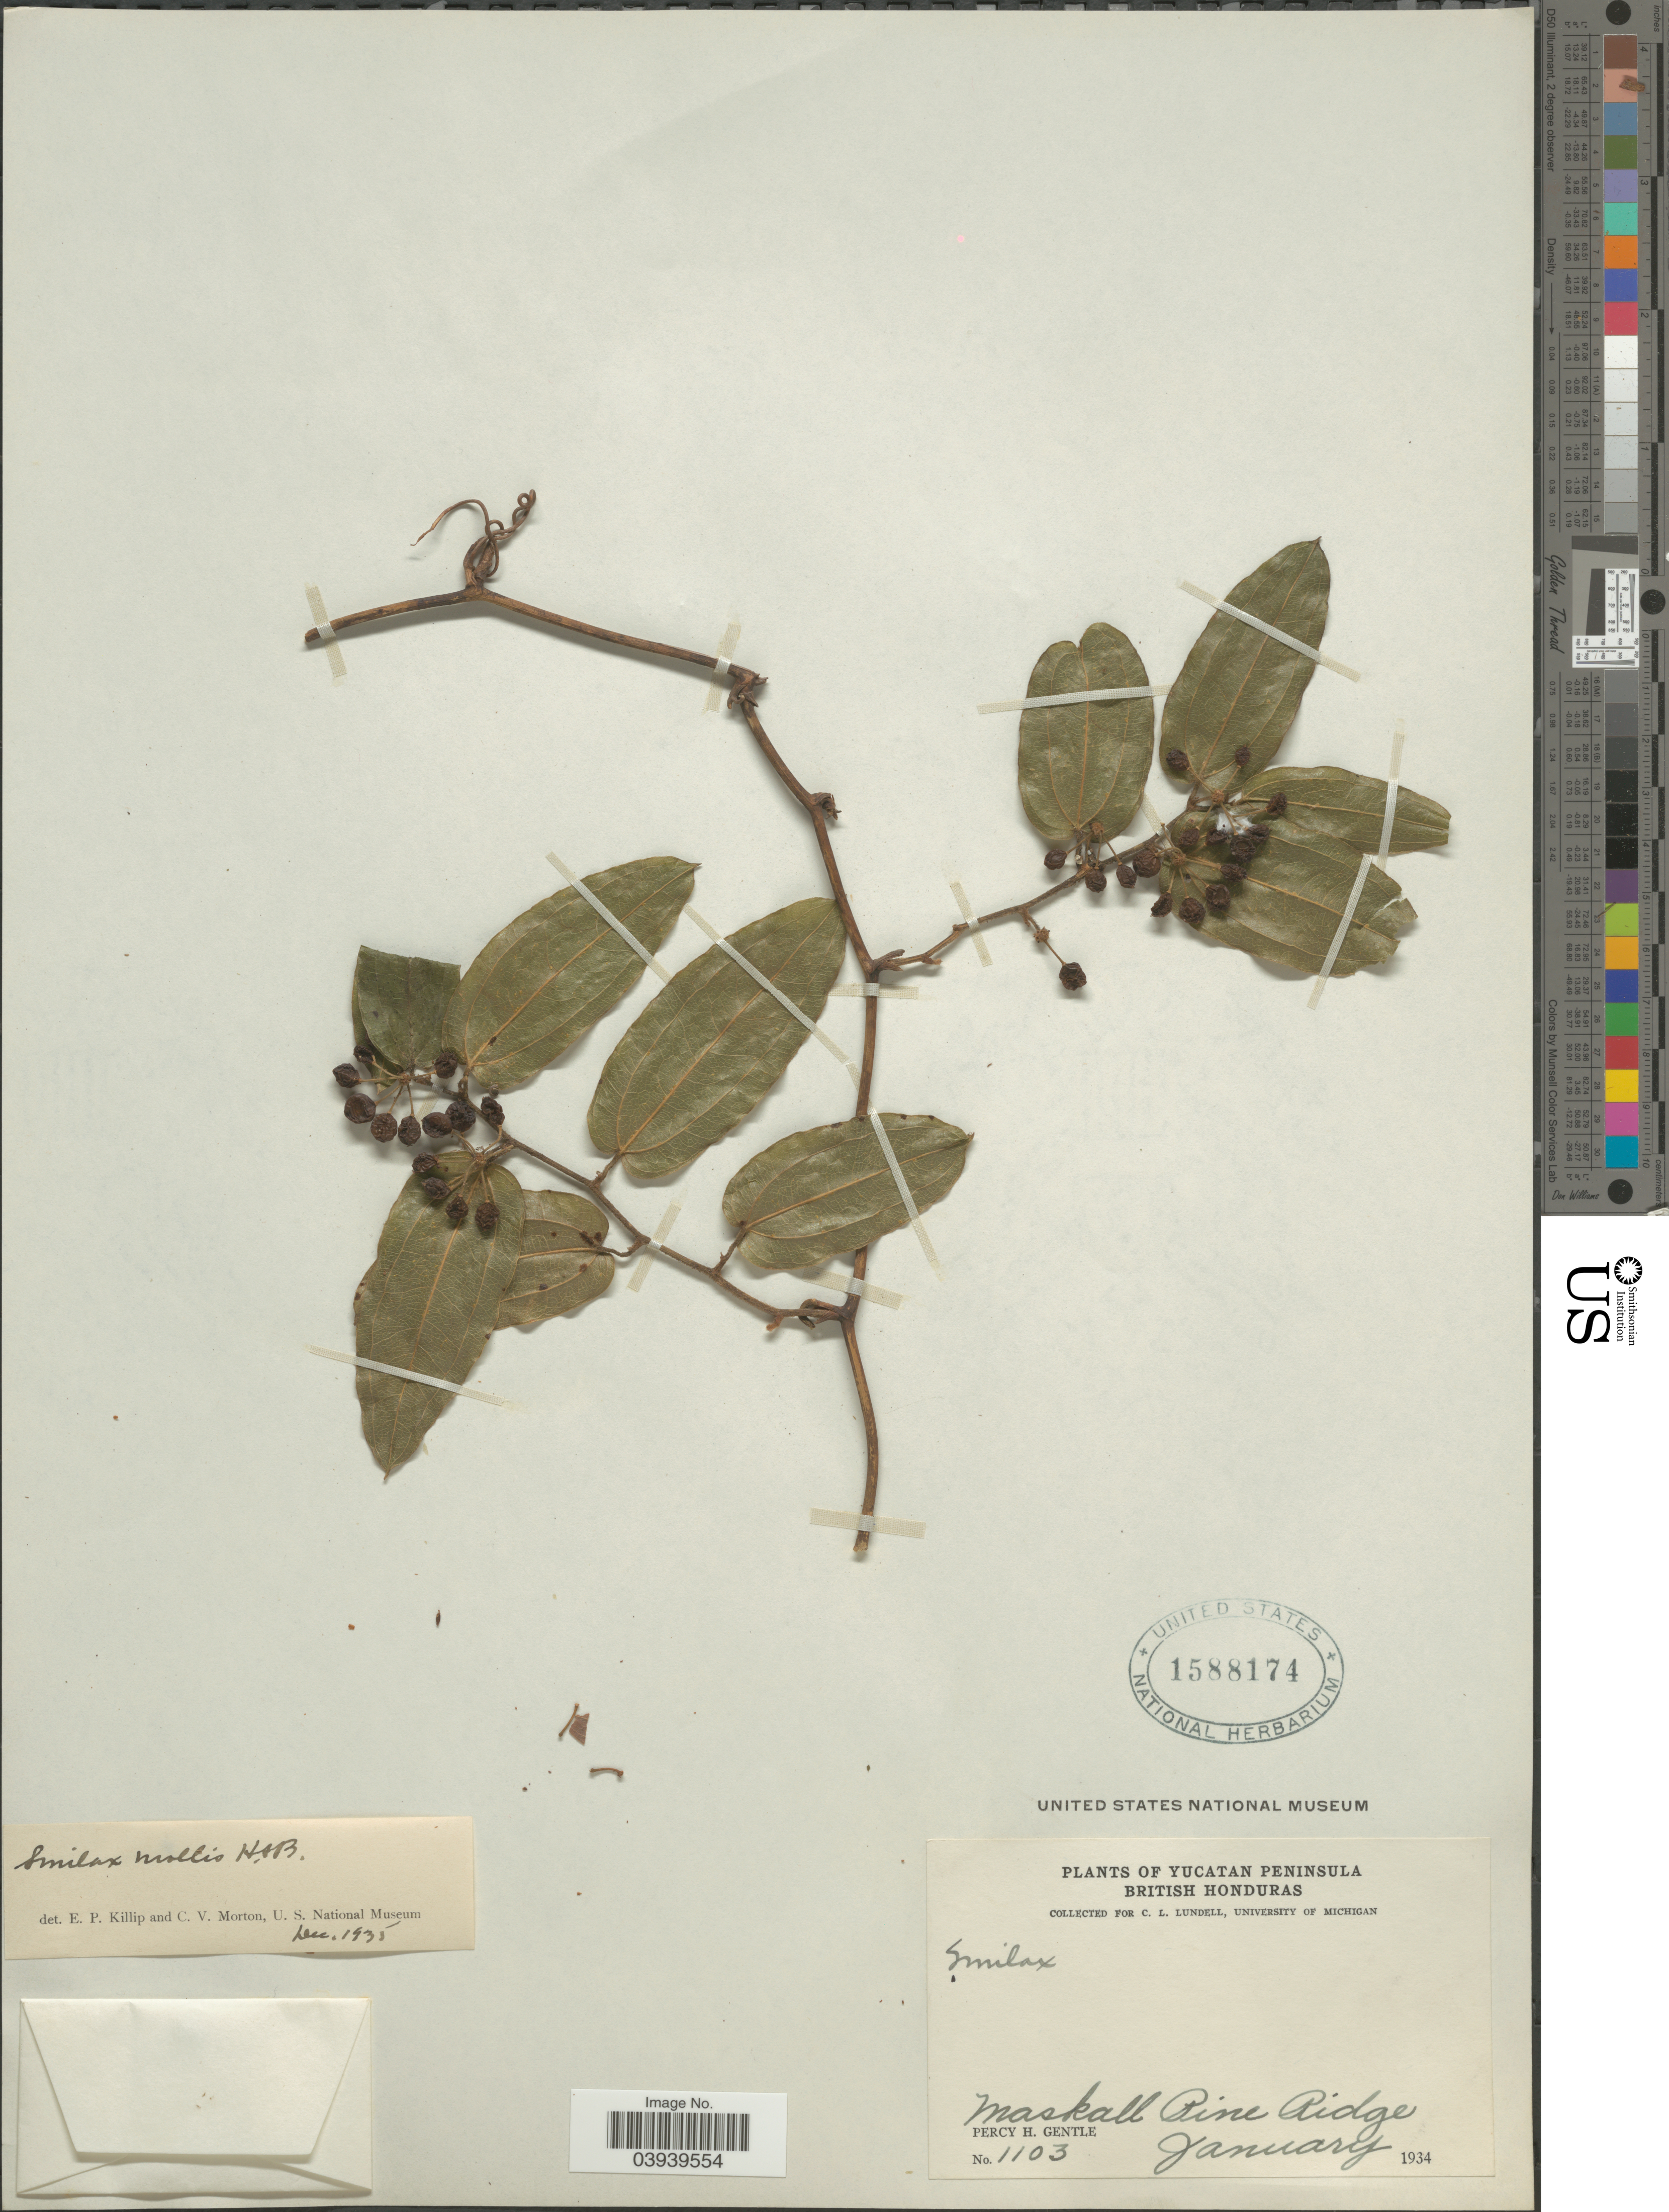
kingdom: Plantae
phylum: Tracheophyta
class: Liliopsida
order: Liliales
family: Smilacaceae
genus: Smilax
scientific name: Smilax mollis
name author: Humb. & Bonpl. ex Willd.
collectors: P. H. Gentle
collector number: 1103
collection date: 1934-01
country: Belize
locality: Yucatan Peninsula. British Honduras. Maskall Pine Ridge.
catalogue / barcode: US 1588174